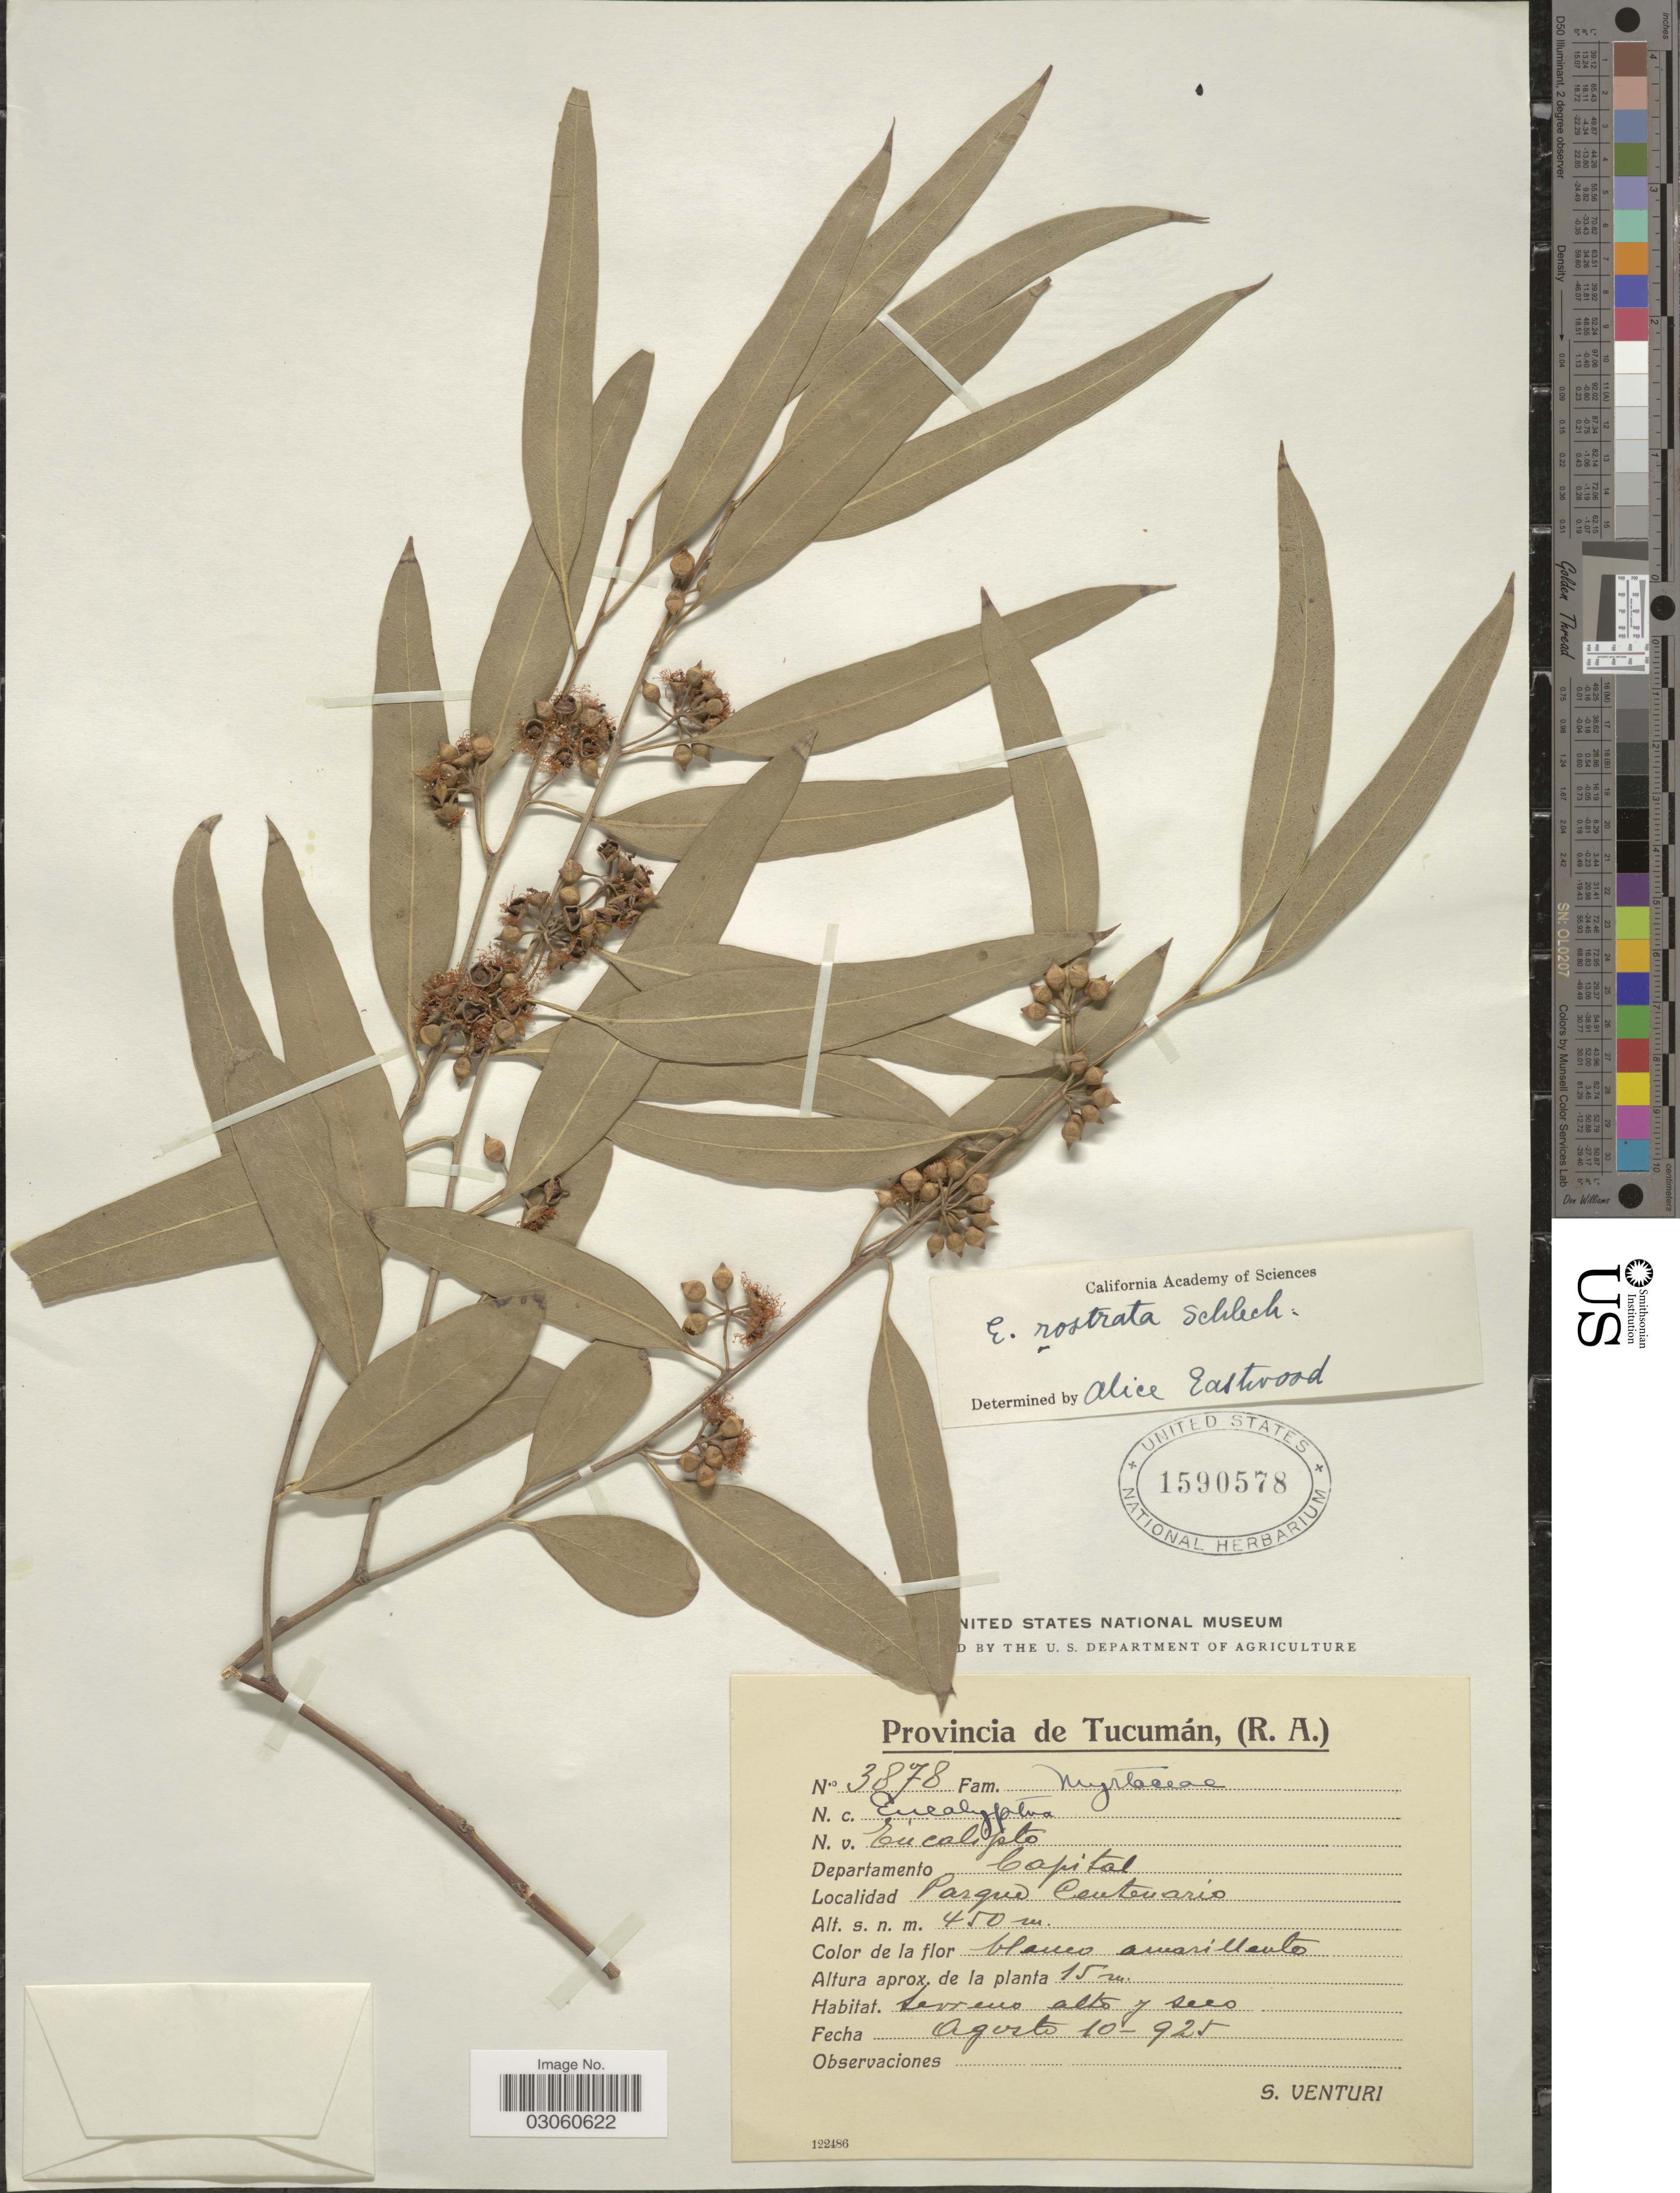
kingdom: Plantae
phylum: Tracheophyta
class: Magnoliopsida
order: Myrtales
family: Myrtaceae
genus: Eucalyptus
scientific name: Eucalyptus rostrata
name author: Schltdl.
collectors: S. Venturi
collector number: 3878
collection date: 1925-08-10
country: Argentina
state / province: Tucuman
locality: Departamento Capital, Parque Centenario.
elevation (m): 450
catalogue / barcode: US 1590578